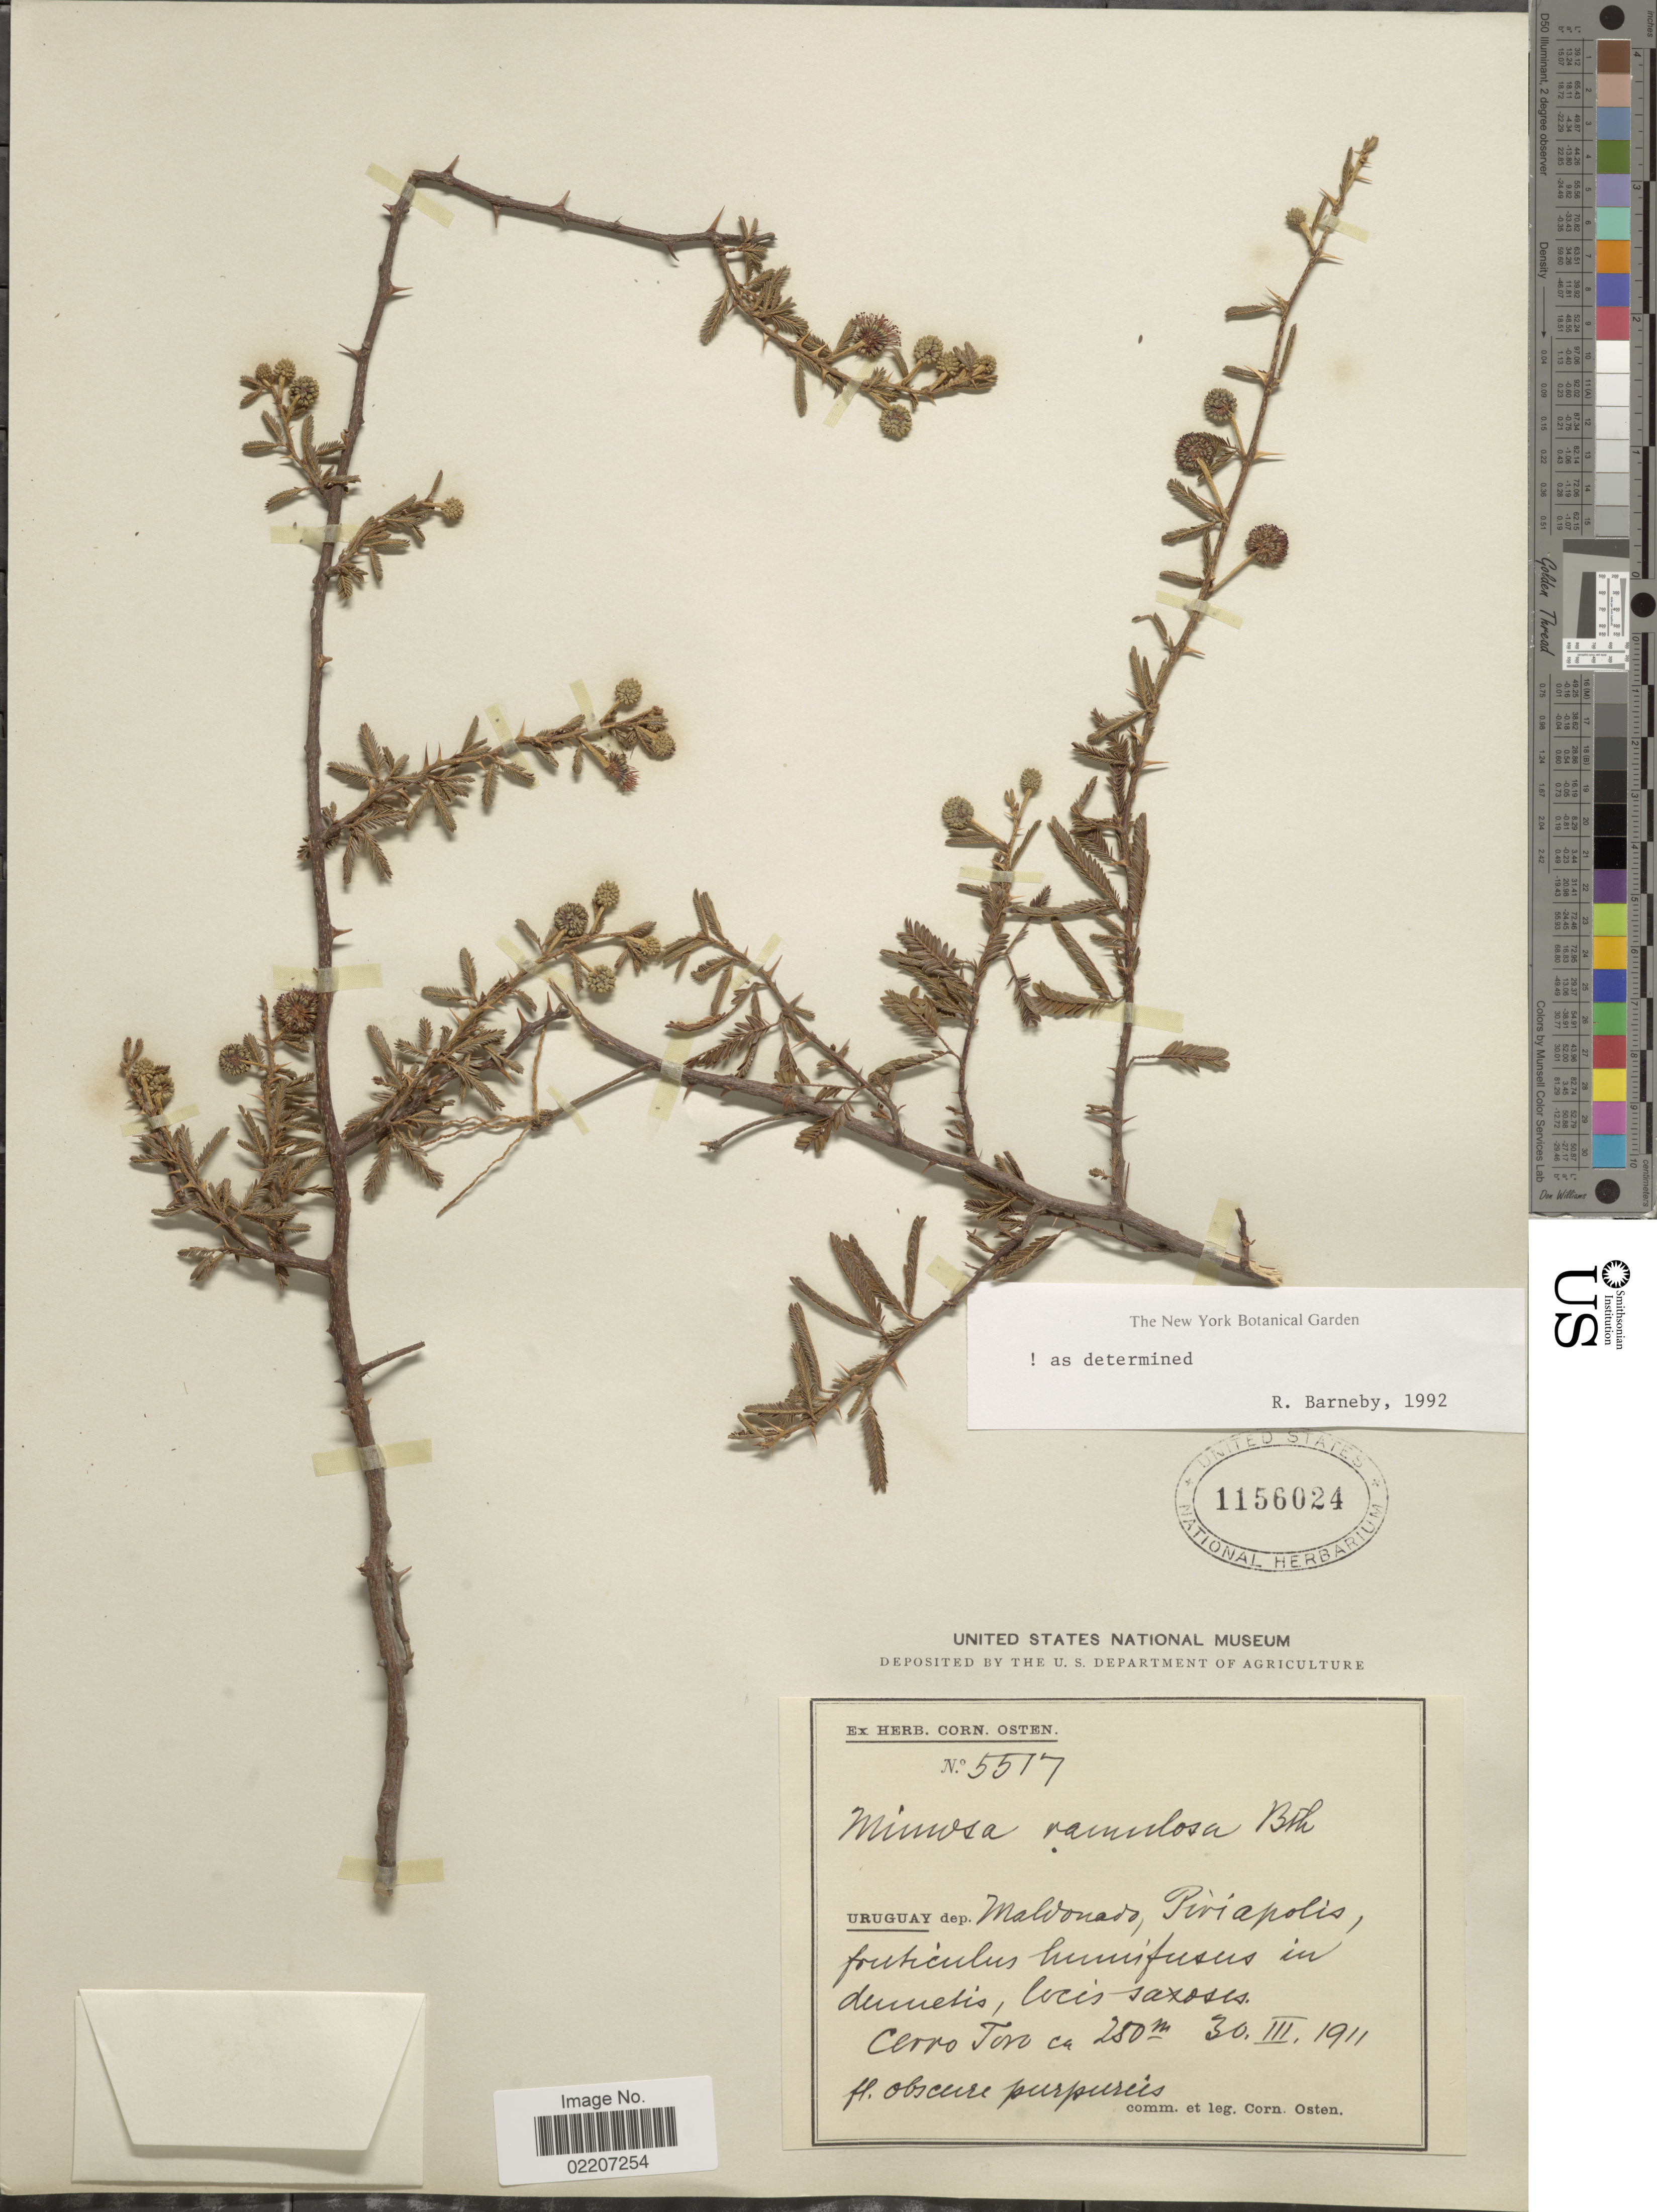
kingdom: Plantae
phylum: Tracheophyta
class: Magnoliopsida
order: Fabales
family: Fabaceae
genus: Mimosa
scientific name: Mimosa ramulosa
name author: Benth.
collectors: C. Osten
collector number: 5517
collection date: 1911-03-30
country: Uruguay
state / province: Maldonado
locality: Uruguay, Dep. Maldonado, Piriapolis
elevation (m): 250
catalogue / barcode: US 1156024